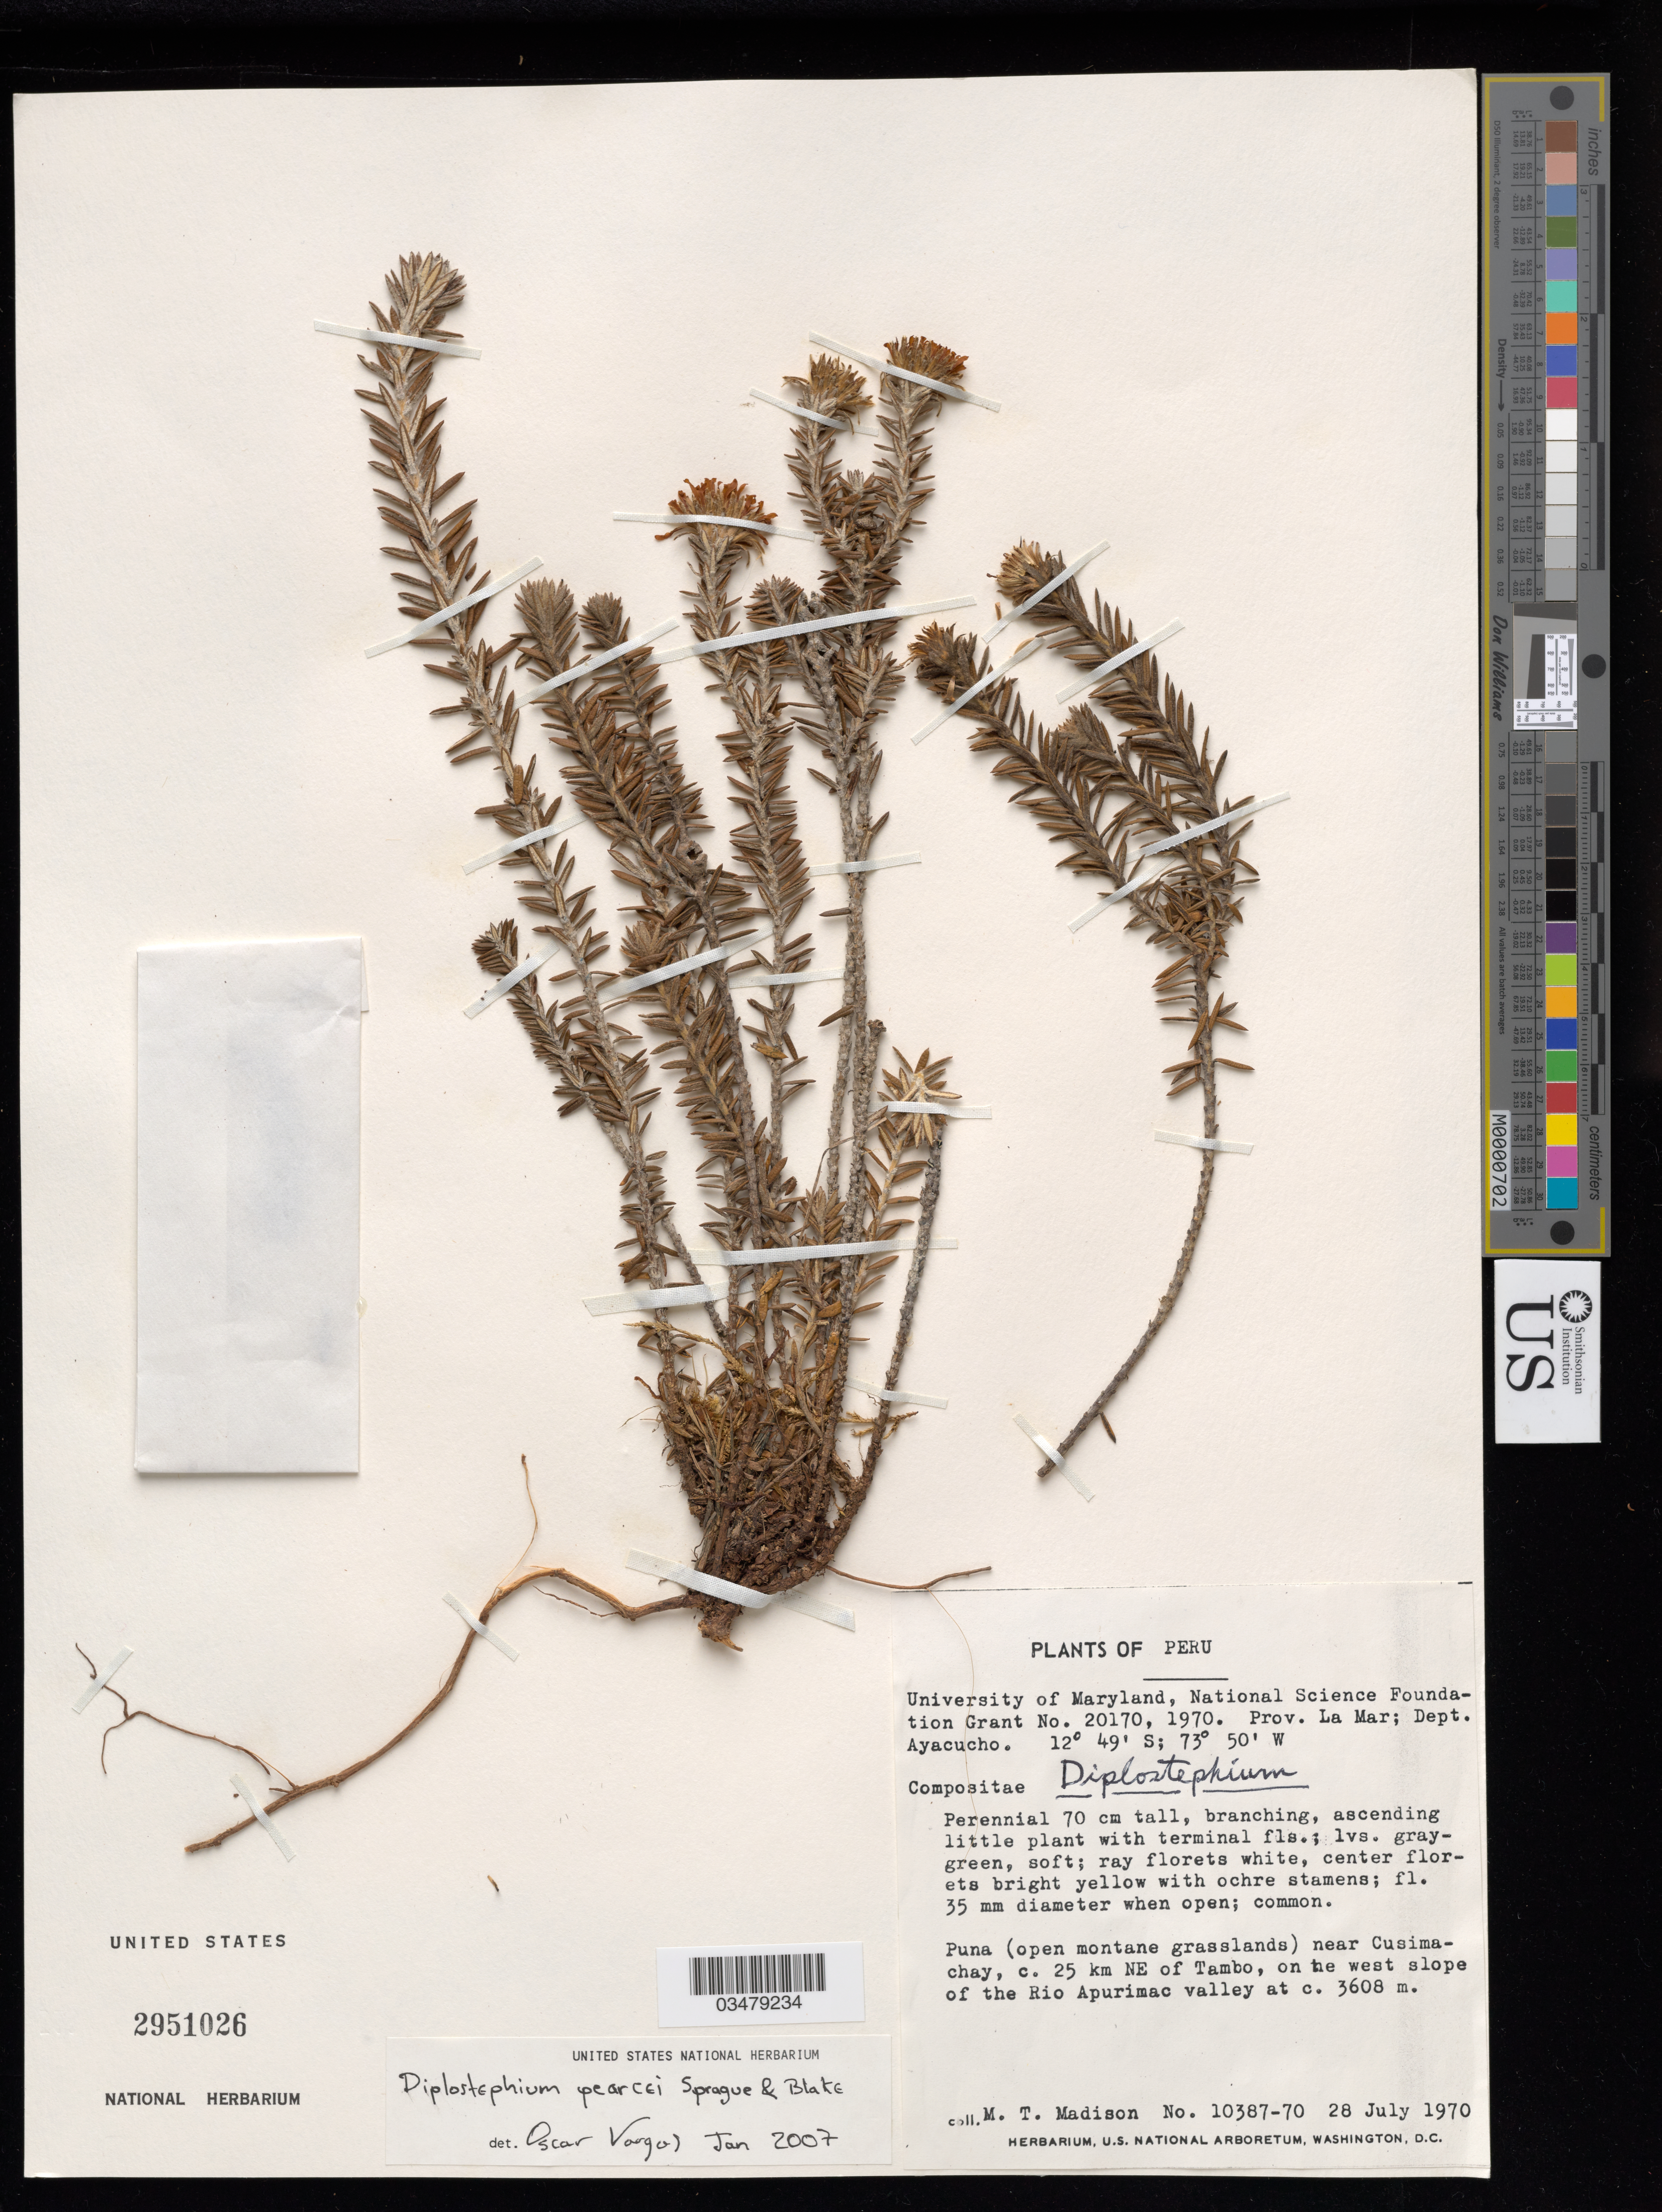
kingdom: Plantae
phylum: Tracheophyta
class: Magnoliopsida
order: Asterales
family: Asteraceae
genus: Diplostephium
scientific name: Diplostephium pearcei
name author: Sprague & S.F. Blake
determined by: Vargas, Oscar M.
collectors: M. T. Madison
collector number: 10387-70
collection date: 1970-07-28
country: Peru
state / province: Ayacucho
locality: Prov. La Mar. Dept. Ayacucho. Near Cusimachay, c. 25 km NE of Tambo, on the west slope of the Rio Apurimac valley.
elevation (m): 3608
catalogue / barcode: US 2951026